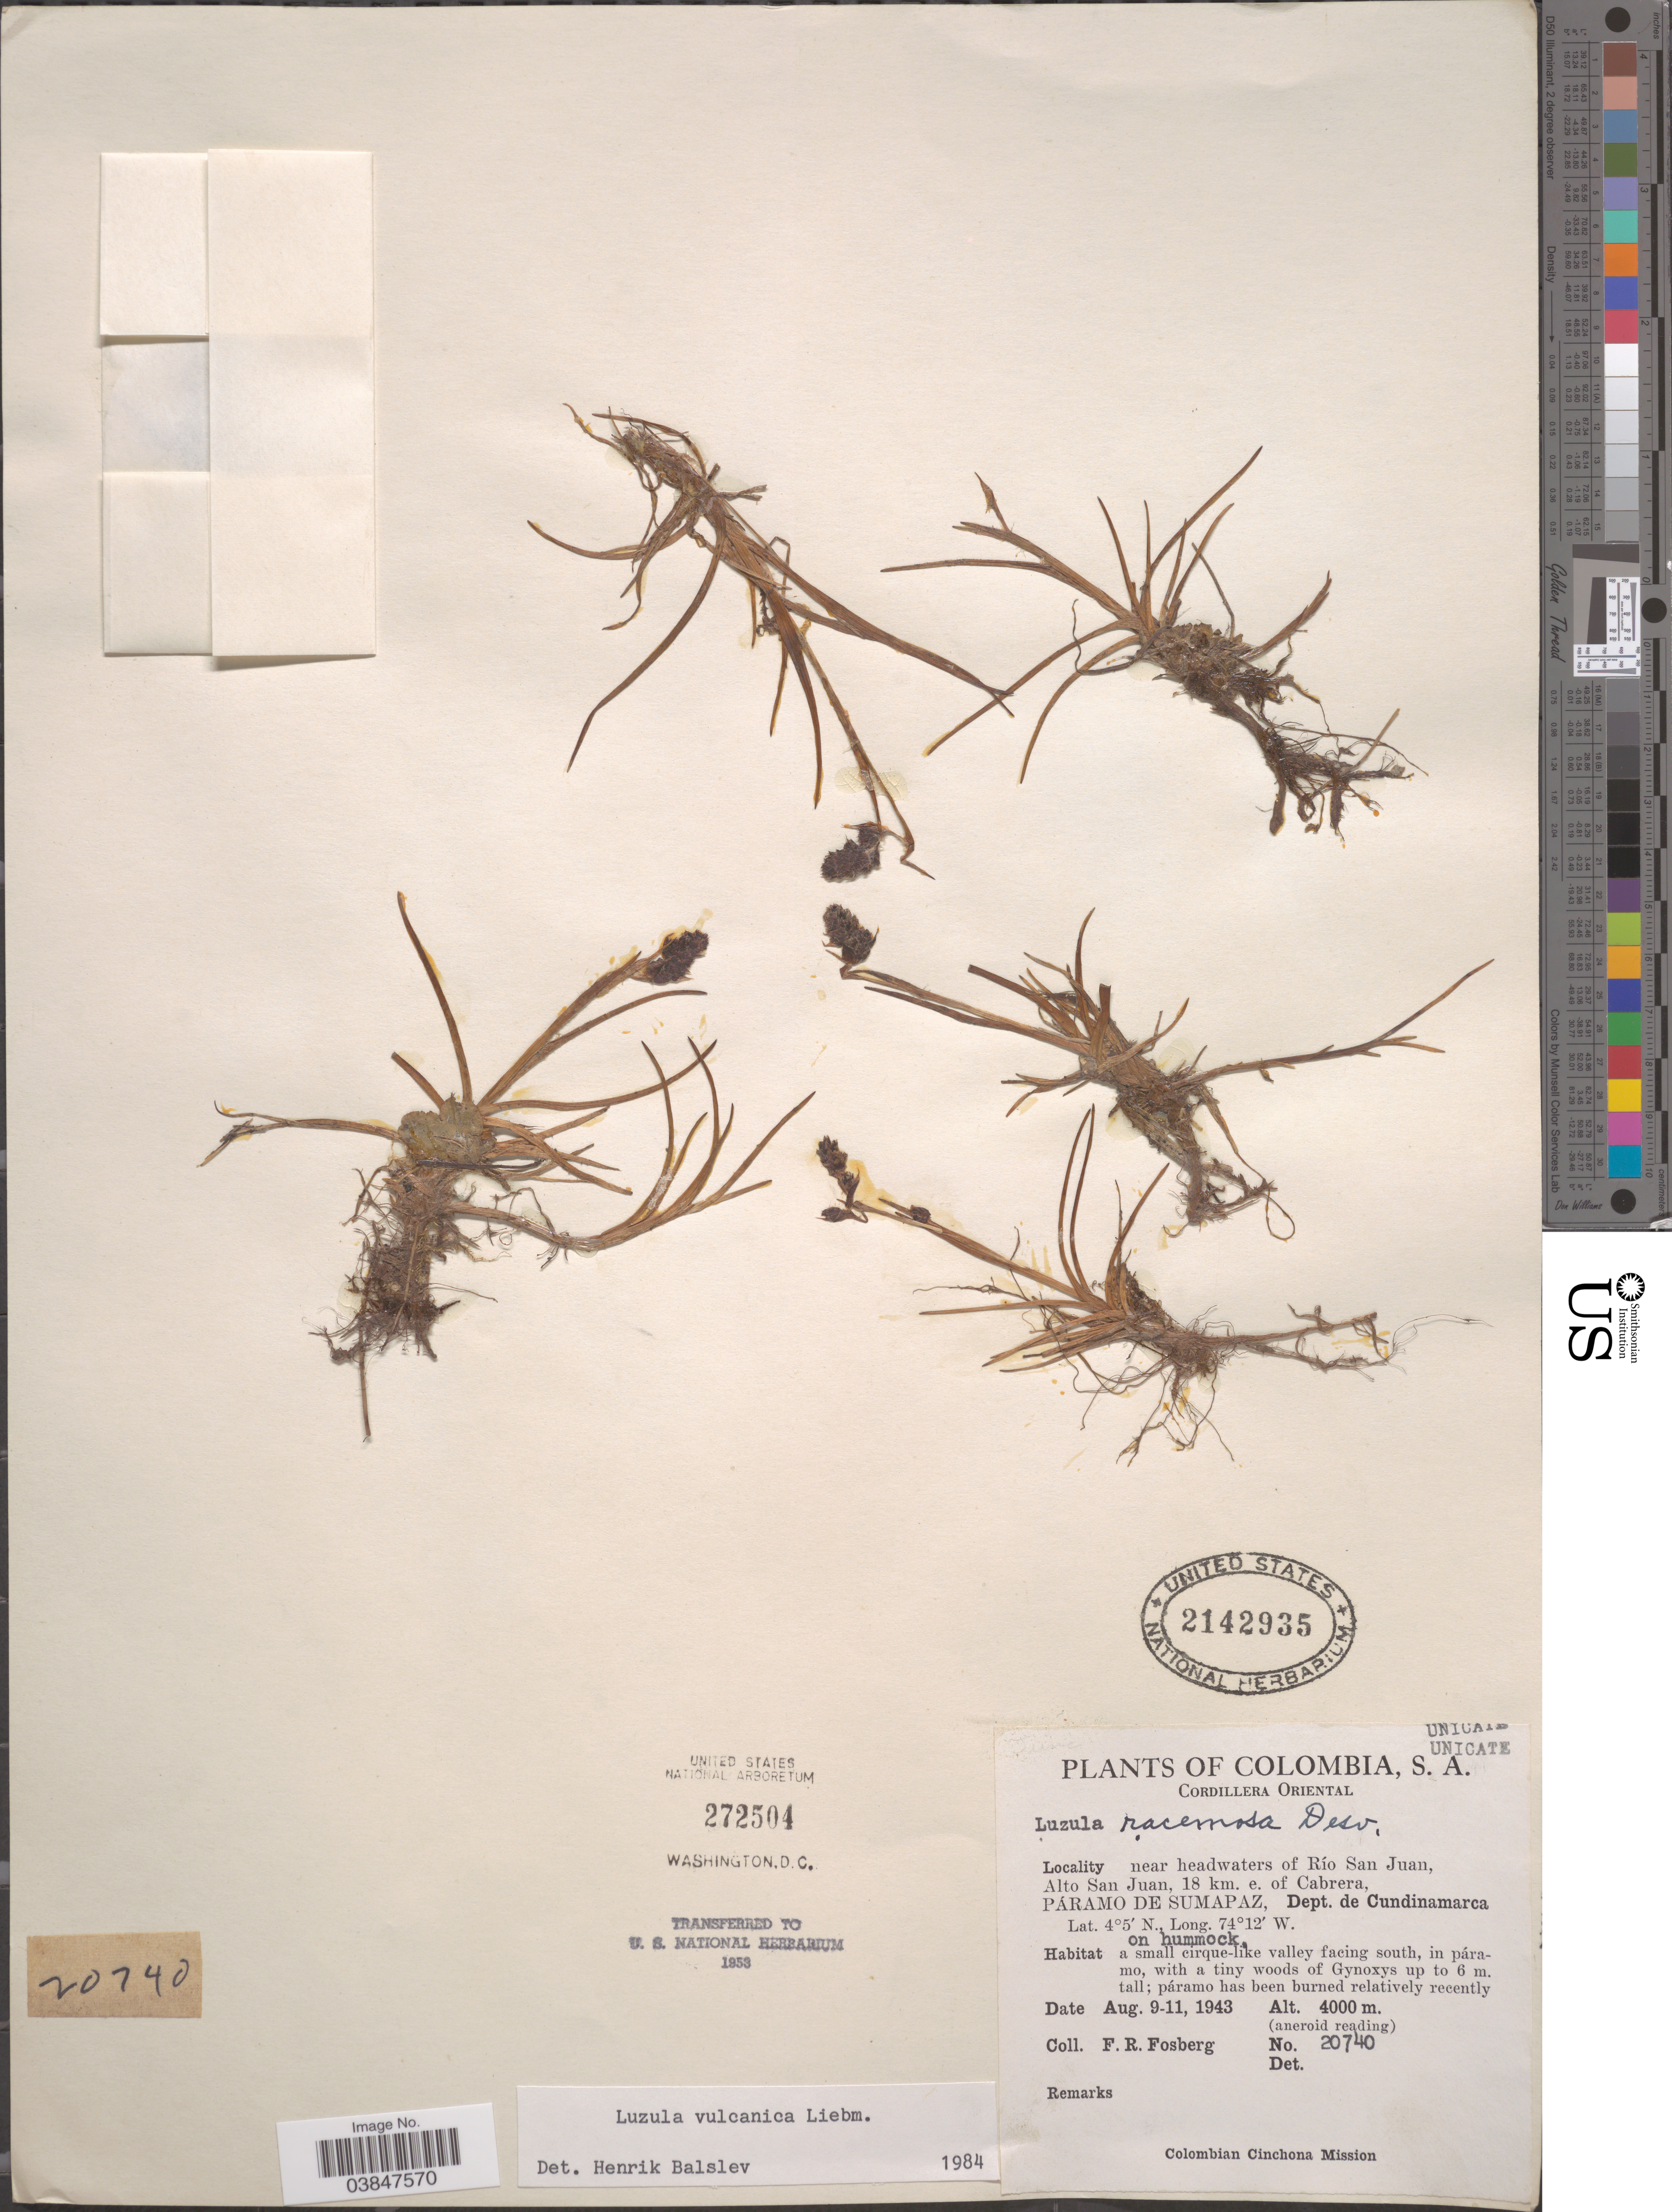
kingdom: Plantae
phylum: Tracheophyta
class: Liliopsida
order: Poales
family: Juncaceae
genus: Luzula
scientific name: Luzula vulcanica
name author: Liebm.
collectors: F. R. Fosberg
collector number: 20740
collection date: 1943-08-09/1943-08-11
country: Colombia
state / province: Cundinamarca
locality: Cordillera Oriental. Near headwaters of Río San Juan, Alto San Juan, 18 km. e. of Cabrera, Páramo de Sumapaz, Dept. de Cundinamarca. A small cirque-like valley facing south, in páramo.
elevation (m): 4000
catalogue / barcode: US 2142935